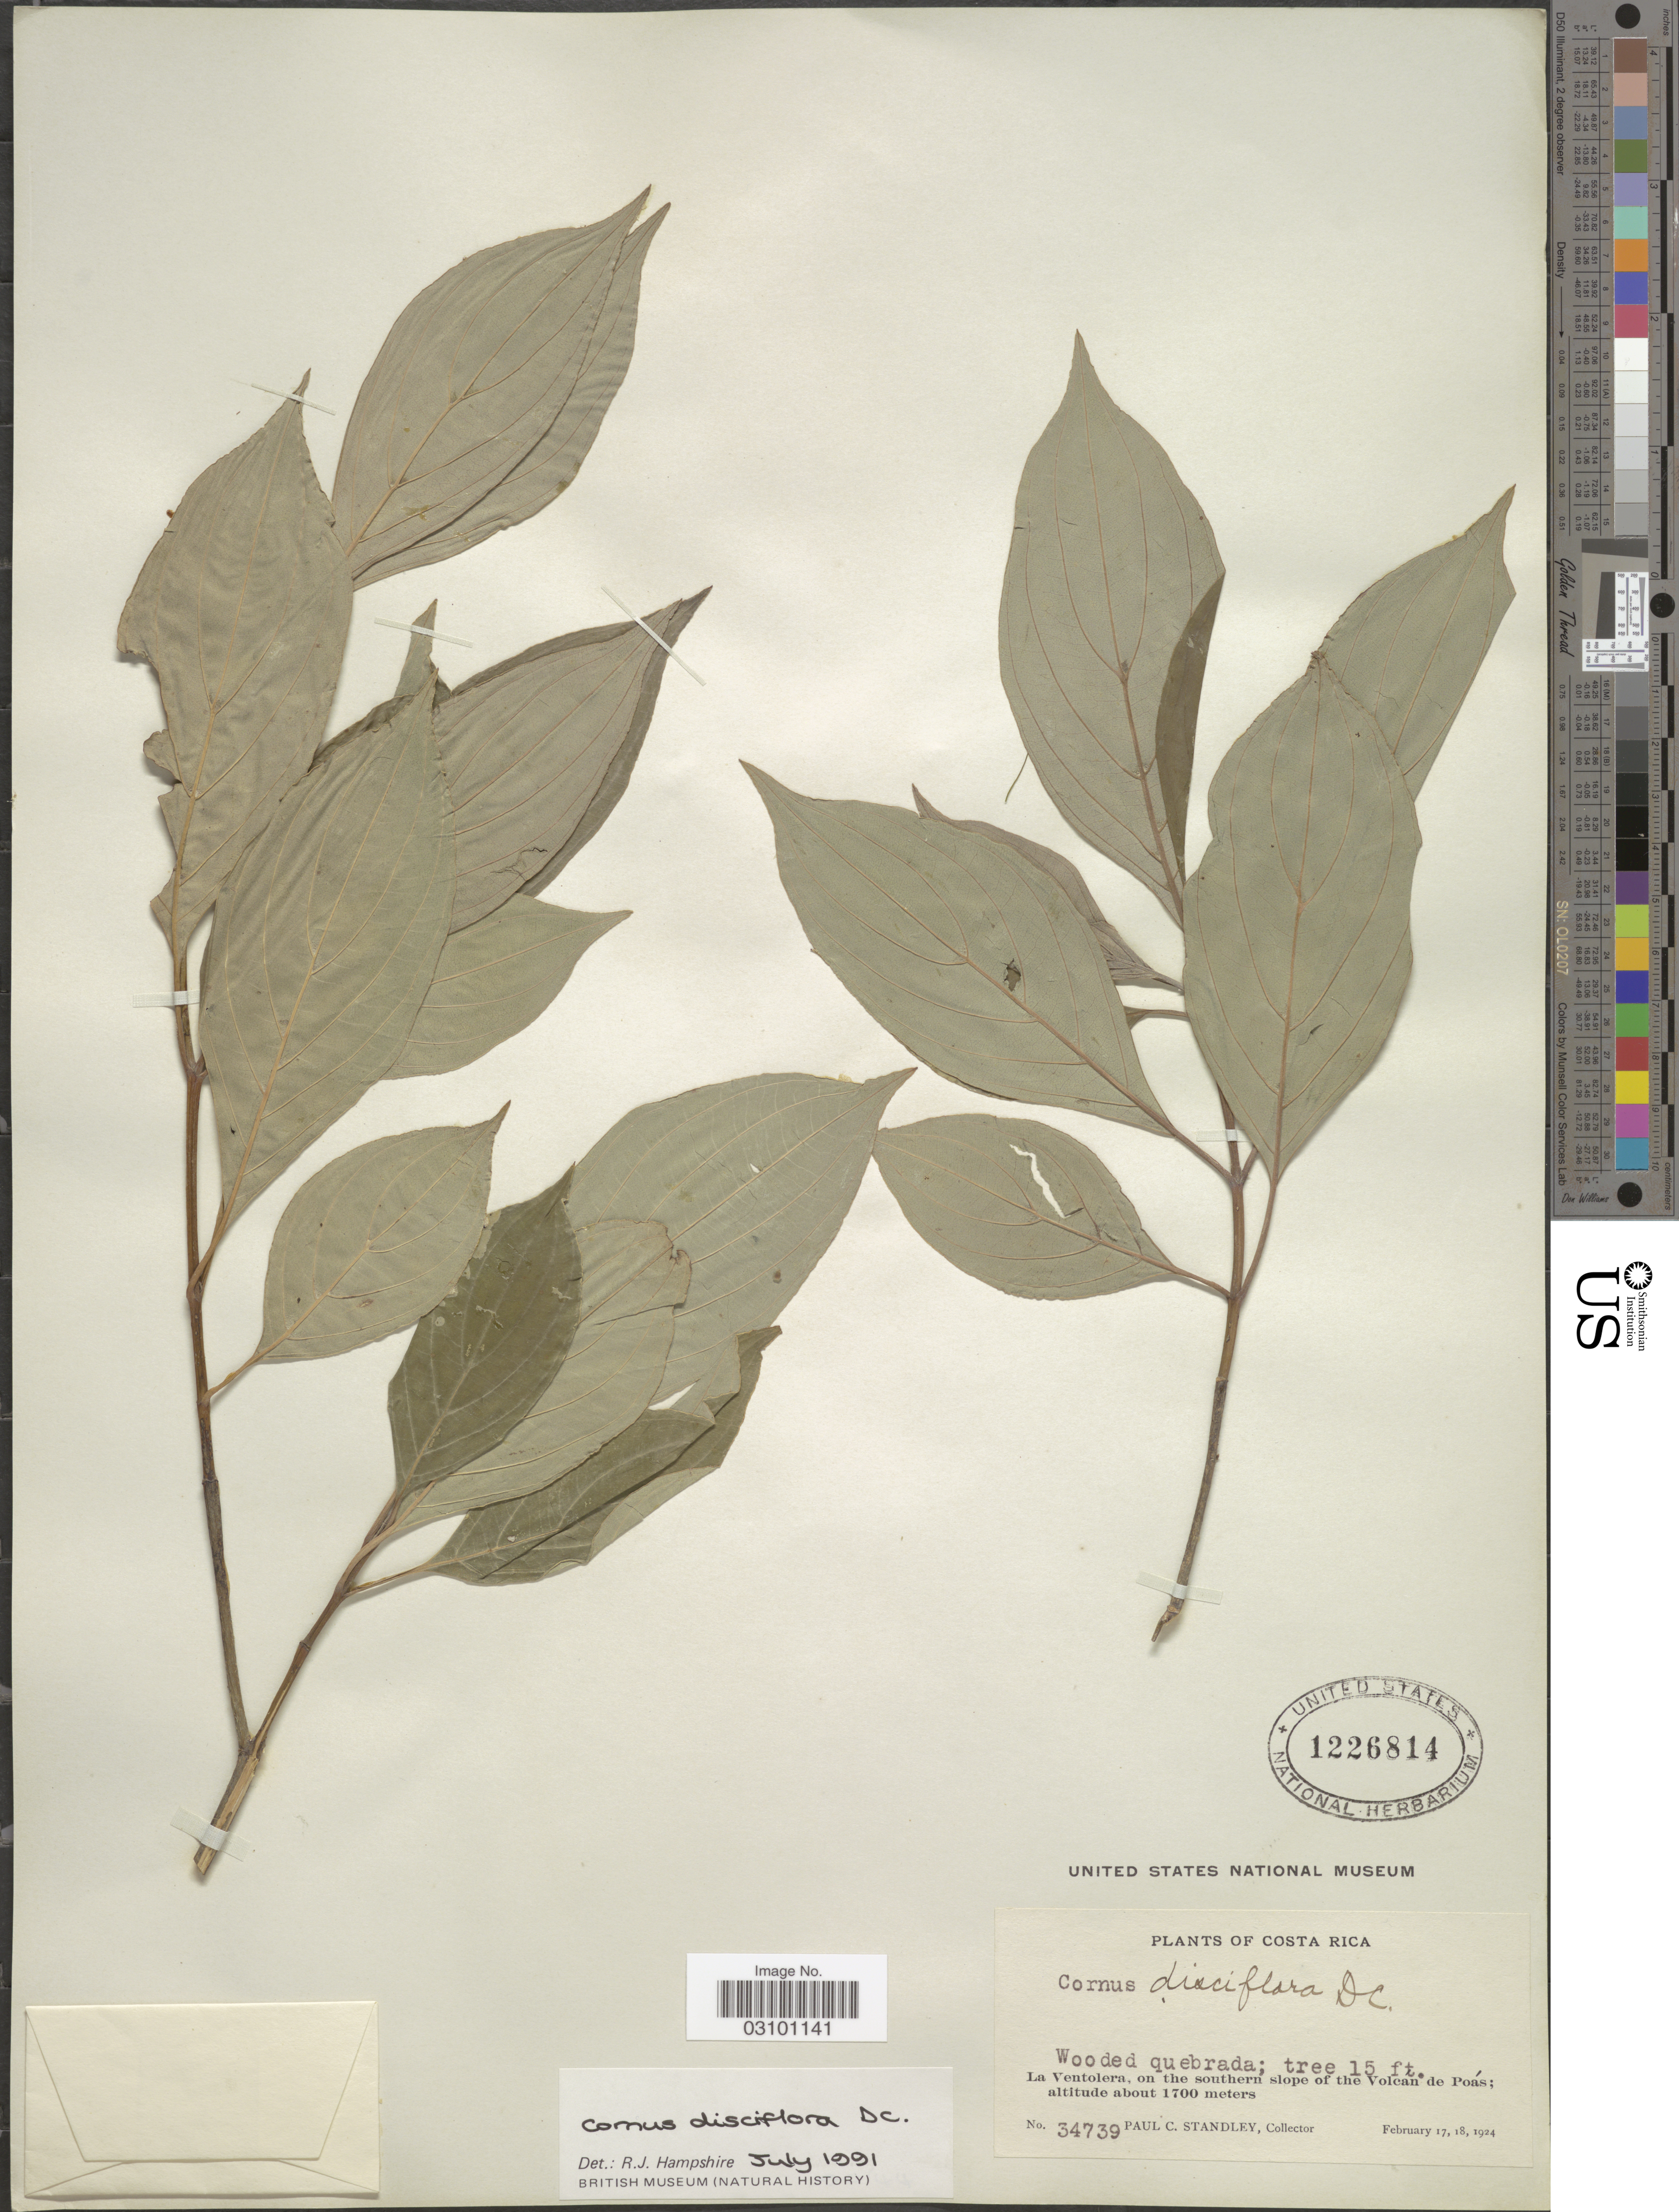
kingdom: Plantae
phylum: Tracheophyta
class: Magnoliopsida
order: Cornales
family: Cornaceae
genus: Cornus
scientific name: Cornus disciflora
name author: Moc. & Sessé ex DC.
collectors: P. C. Standley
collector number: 34739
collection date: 1924-02-17/1924-02-18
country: Costa Rica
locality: Wooded quebrada. La Ventolera, on the southern slope of the Volcan de Poás.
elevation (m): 1700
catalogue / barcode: US 1226814